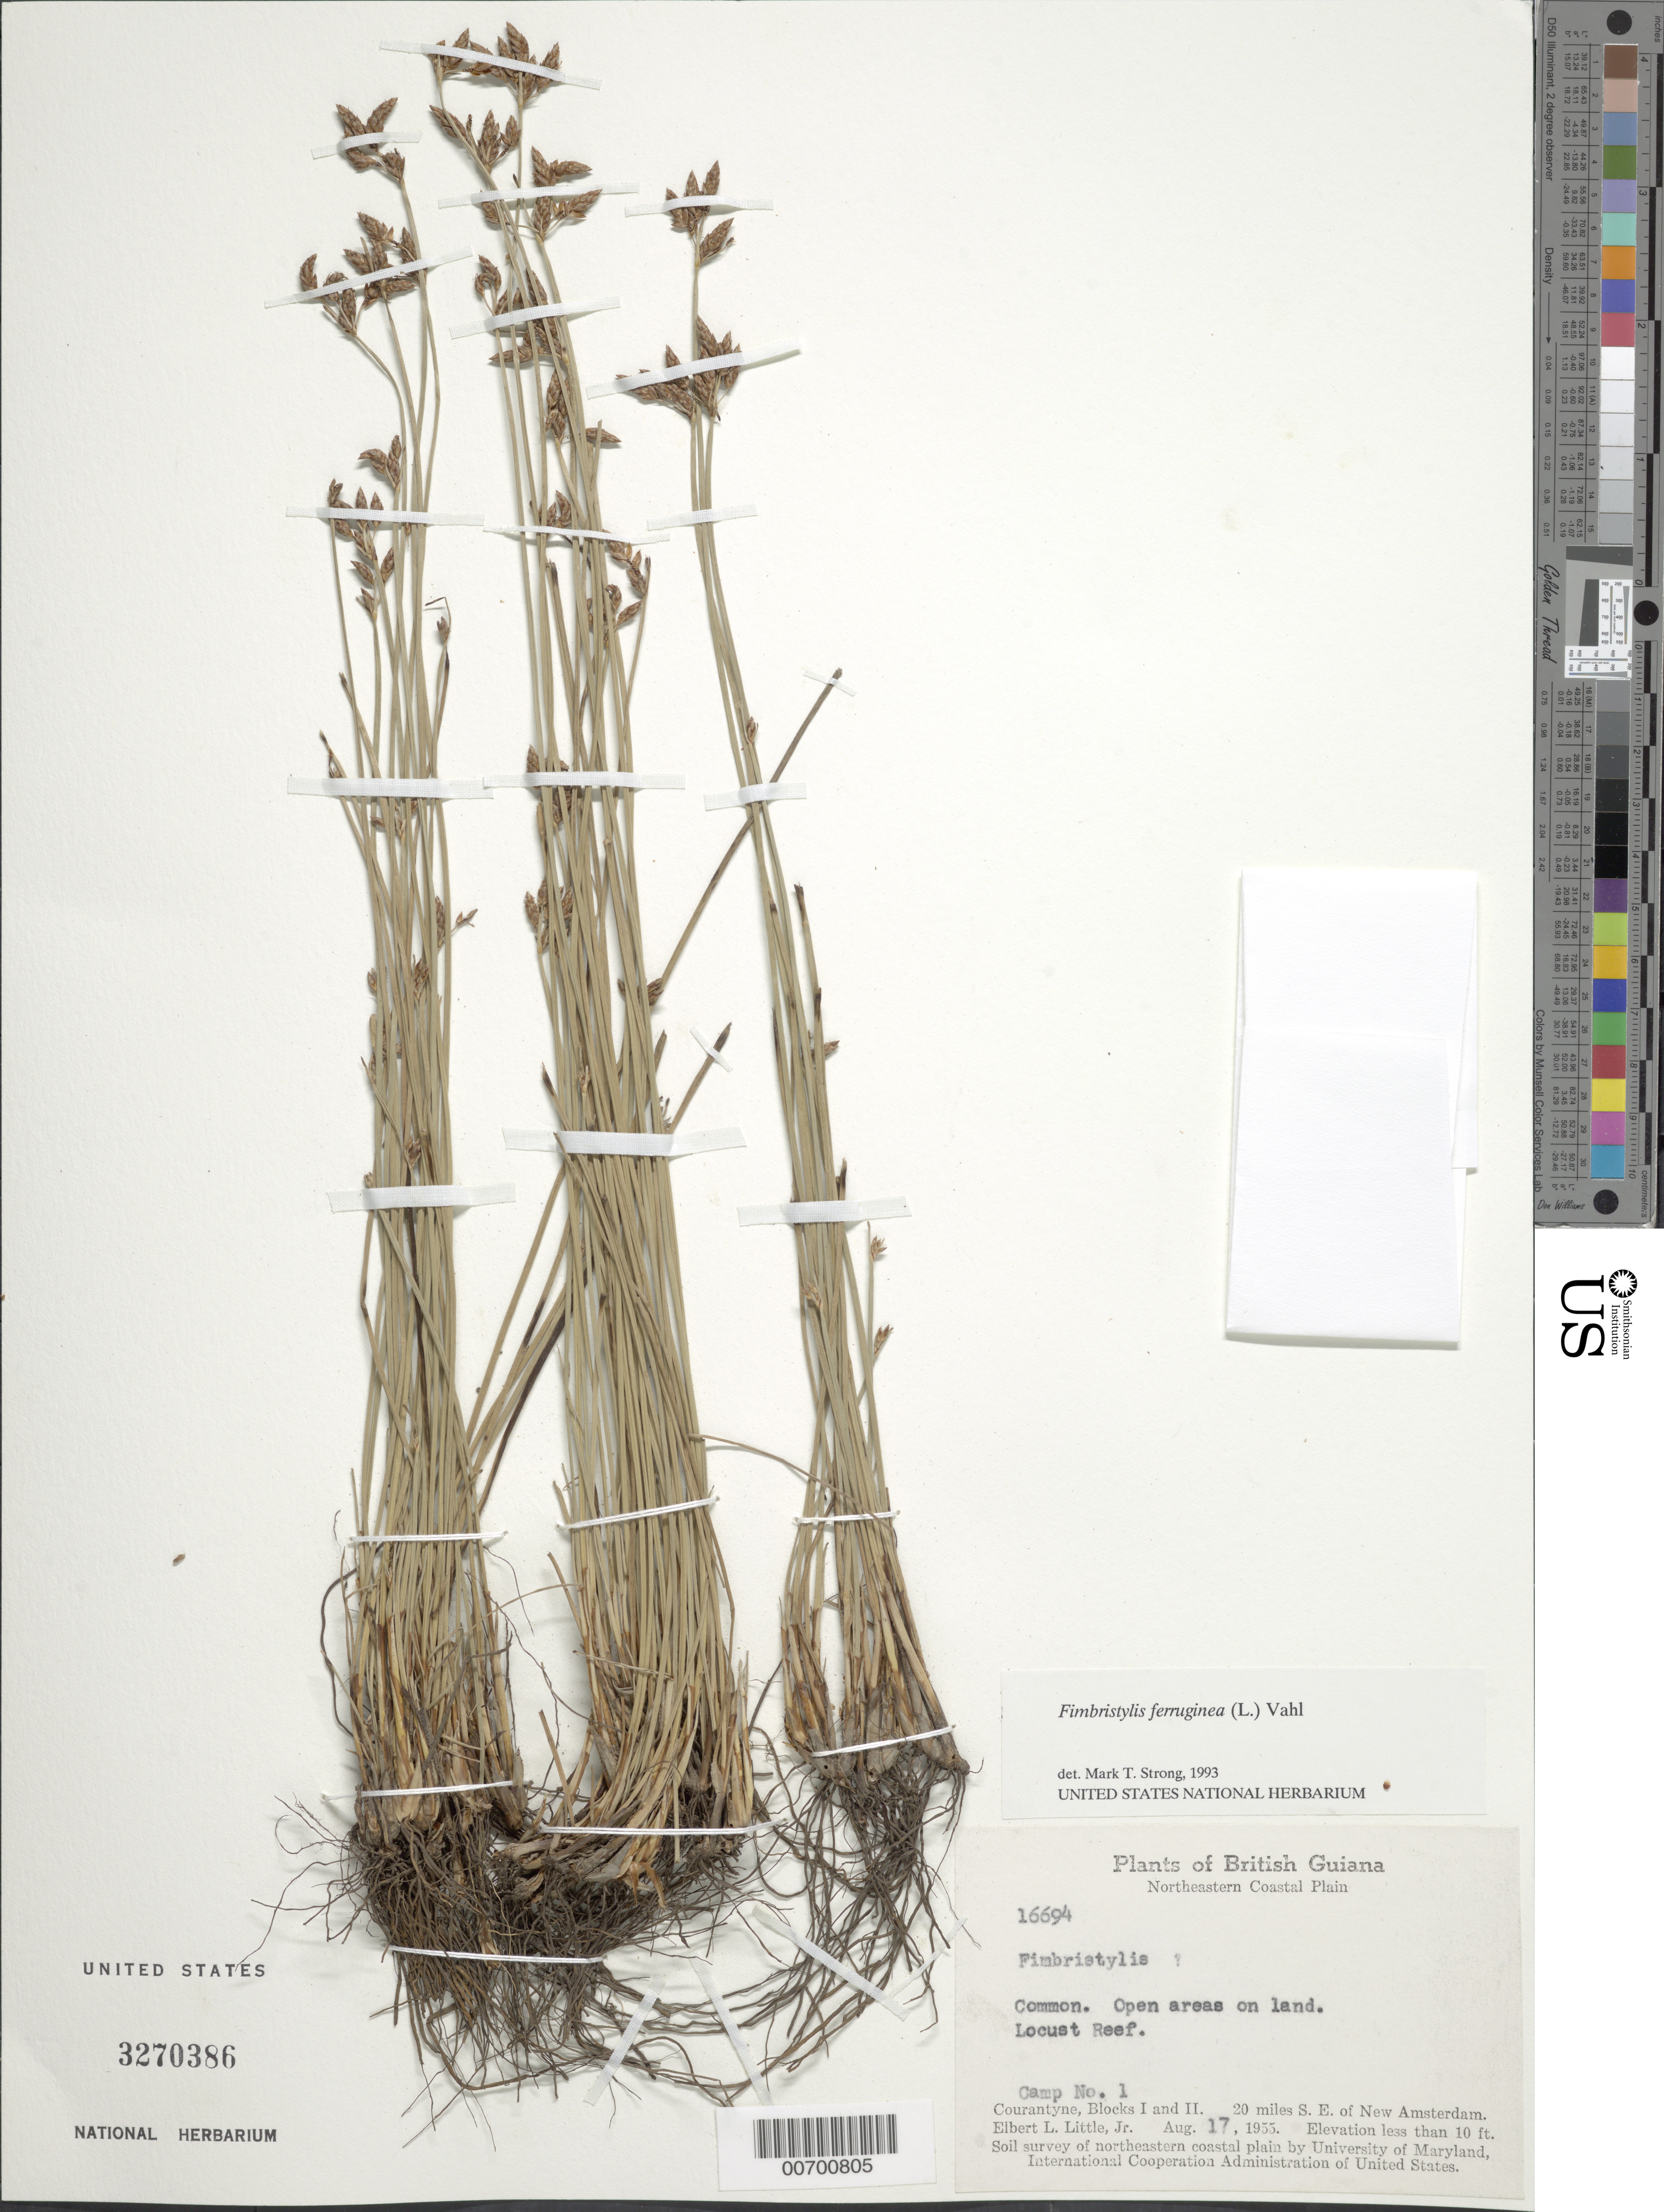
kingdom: Plantae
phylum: Tracheophyta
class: Liliopsida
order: Poales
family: Cyperaceae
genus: Fimbristylis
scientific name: Fimbristylis ferruginea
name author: (L.) Vahl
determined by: Strong, M. T., (US), Smithsonian Institution - National Museum of Natural History (UNITED STATES)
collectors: E. L. Little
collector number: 16694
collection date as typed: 17-Aug-55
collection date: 1955-08-17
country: Guyana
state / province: E. Berbice-Corentyne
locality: Courantyne, Blocks I & II. 20 mi. SE of New Amsterdam, Locust Reef, Camp No. 1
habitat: Open areas on land, Locust reef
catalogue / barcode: US 3270386